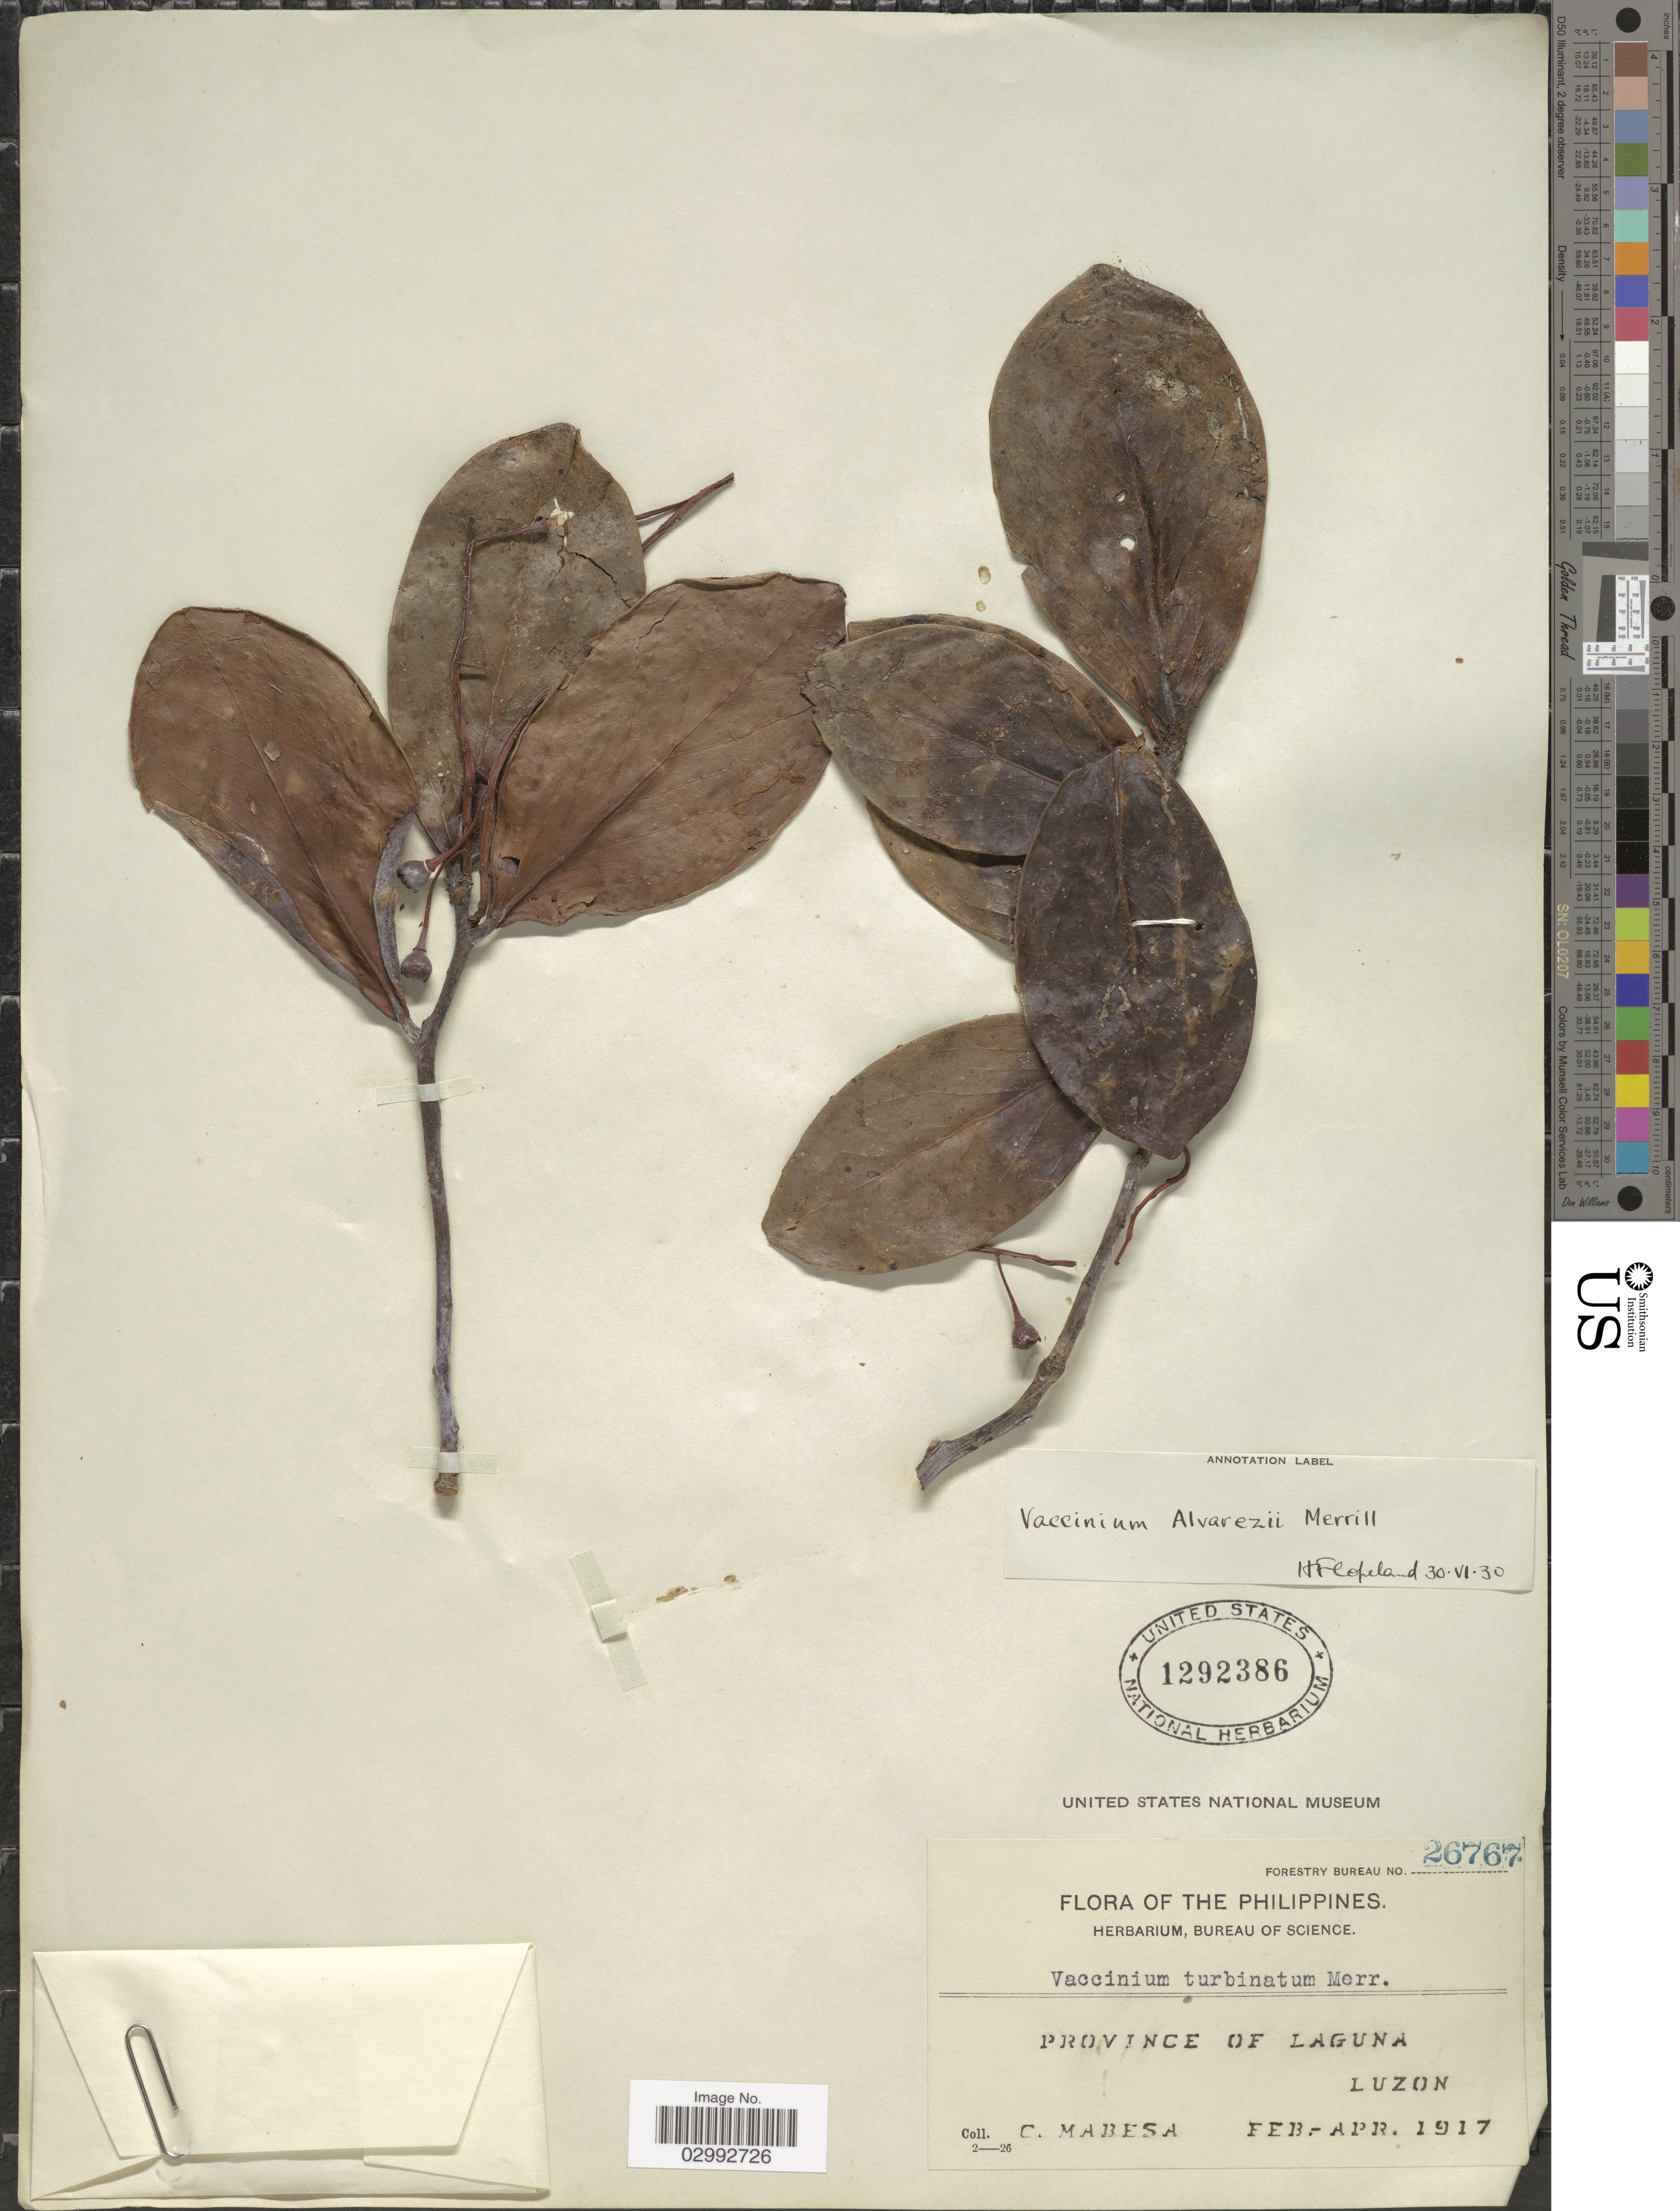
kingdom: Plantae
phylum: Tracheophyta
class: Magnoliopsida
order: Ericales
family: Ericaceae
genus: Vaccinium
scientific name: Vaccinium alvarezii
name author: Merr.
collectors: C. Mabesa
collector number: Forestry Bureau 26767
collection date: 1917-02/1917-04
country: Philippines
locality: Province of Laguna, Luzon.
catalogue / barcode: US 1292386